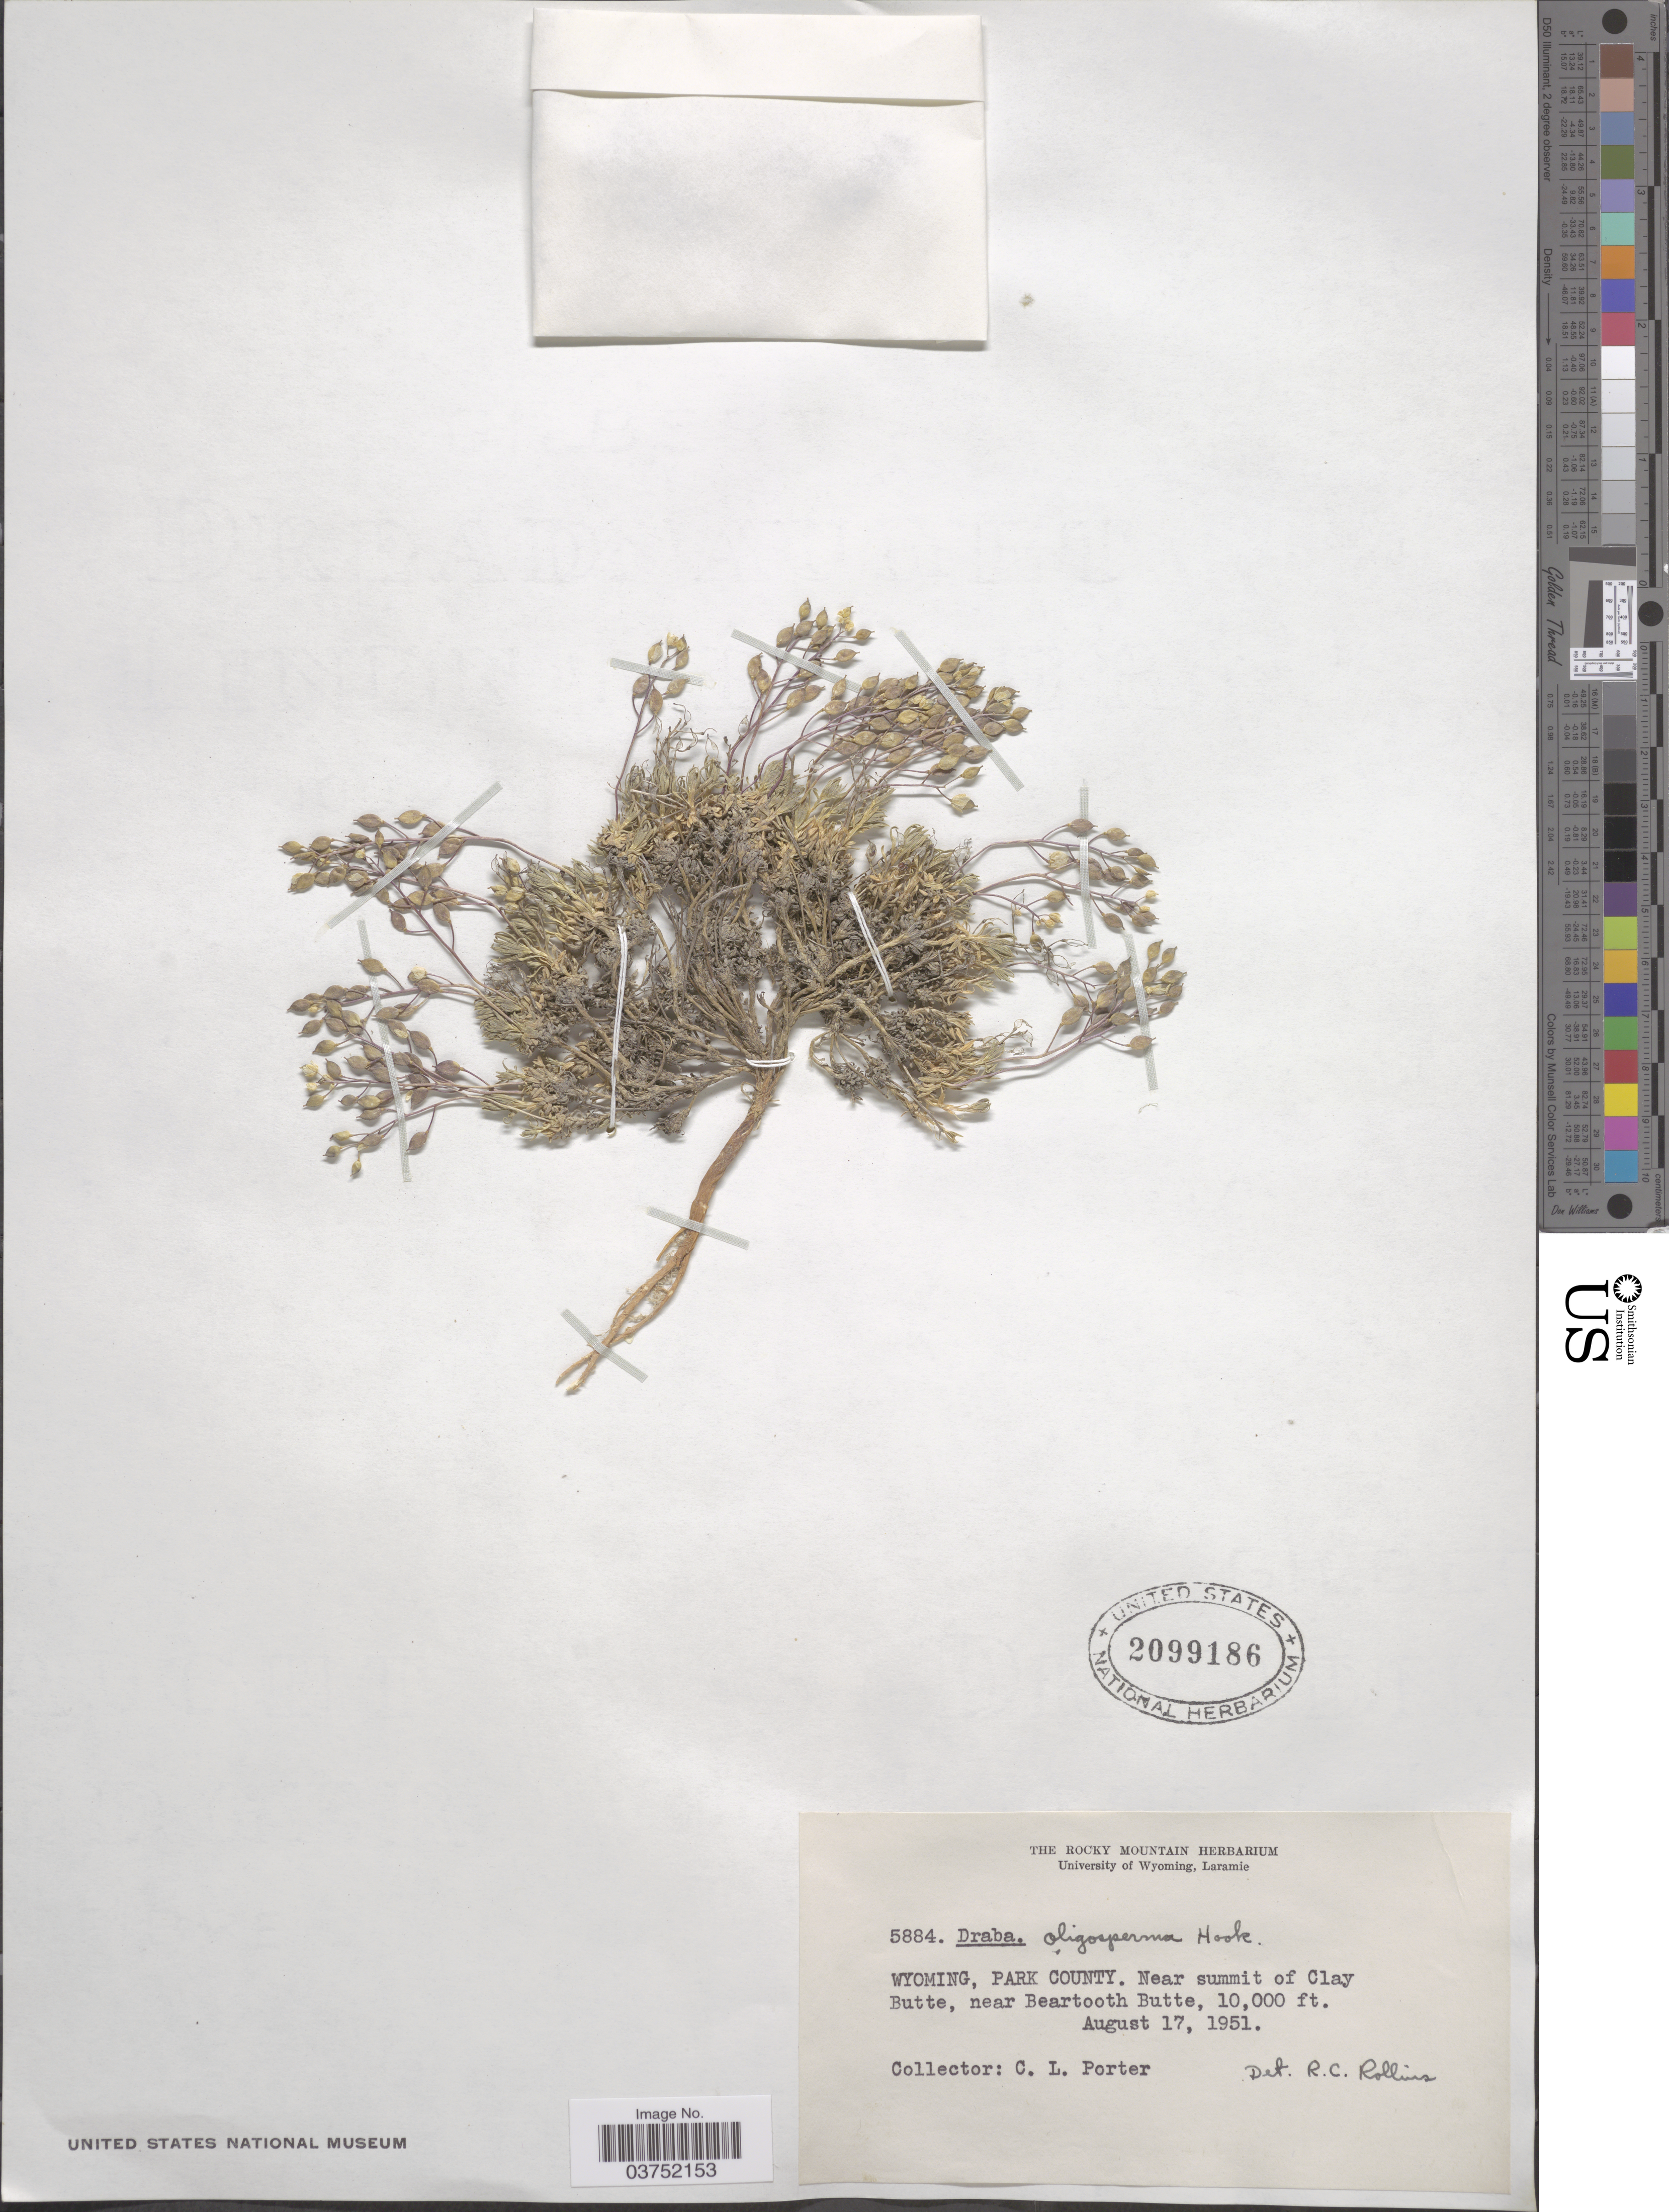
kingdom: Plantae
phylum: Tracheophyta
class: Magnoliopsida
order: Brassicales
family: Brassicaceae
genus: Draba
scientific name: Draba oligosperma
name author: Hook.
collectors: C. L. Porter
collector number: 5884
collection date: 1951-08-17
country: United States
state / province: Wyoming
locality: Park County. Near summit of Clay Butte, near Beartooth Butte.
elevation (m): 3048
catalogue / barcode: US 2099186